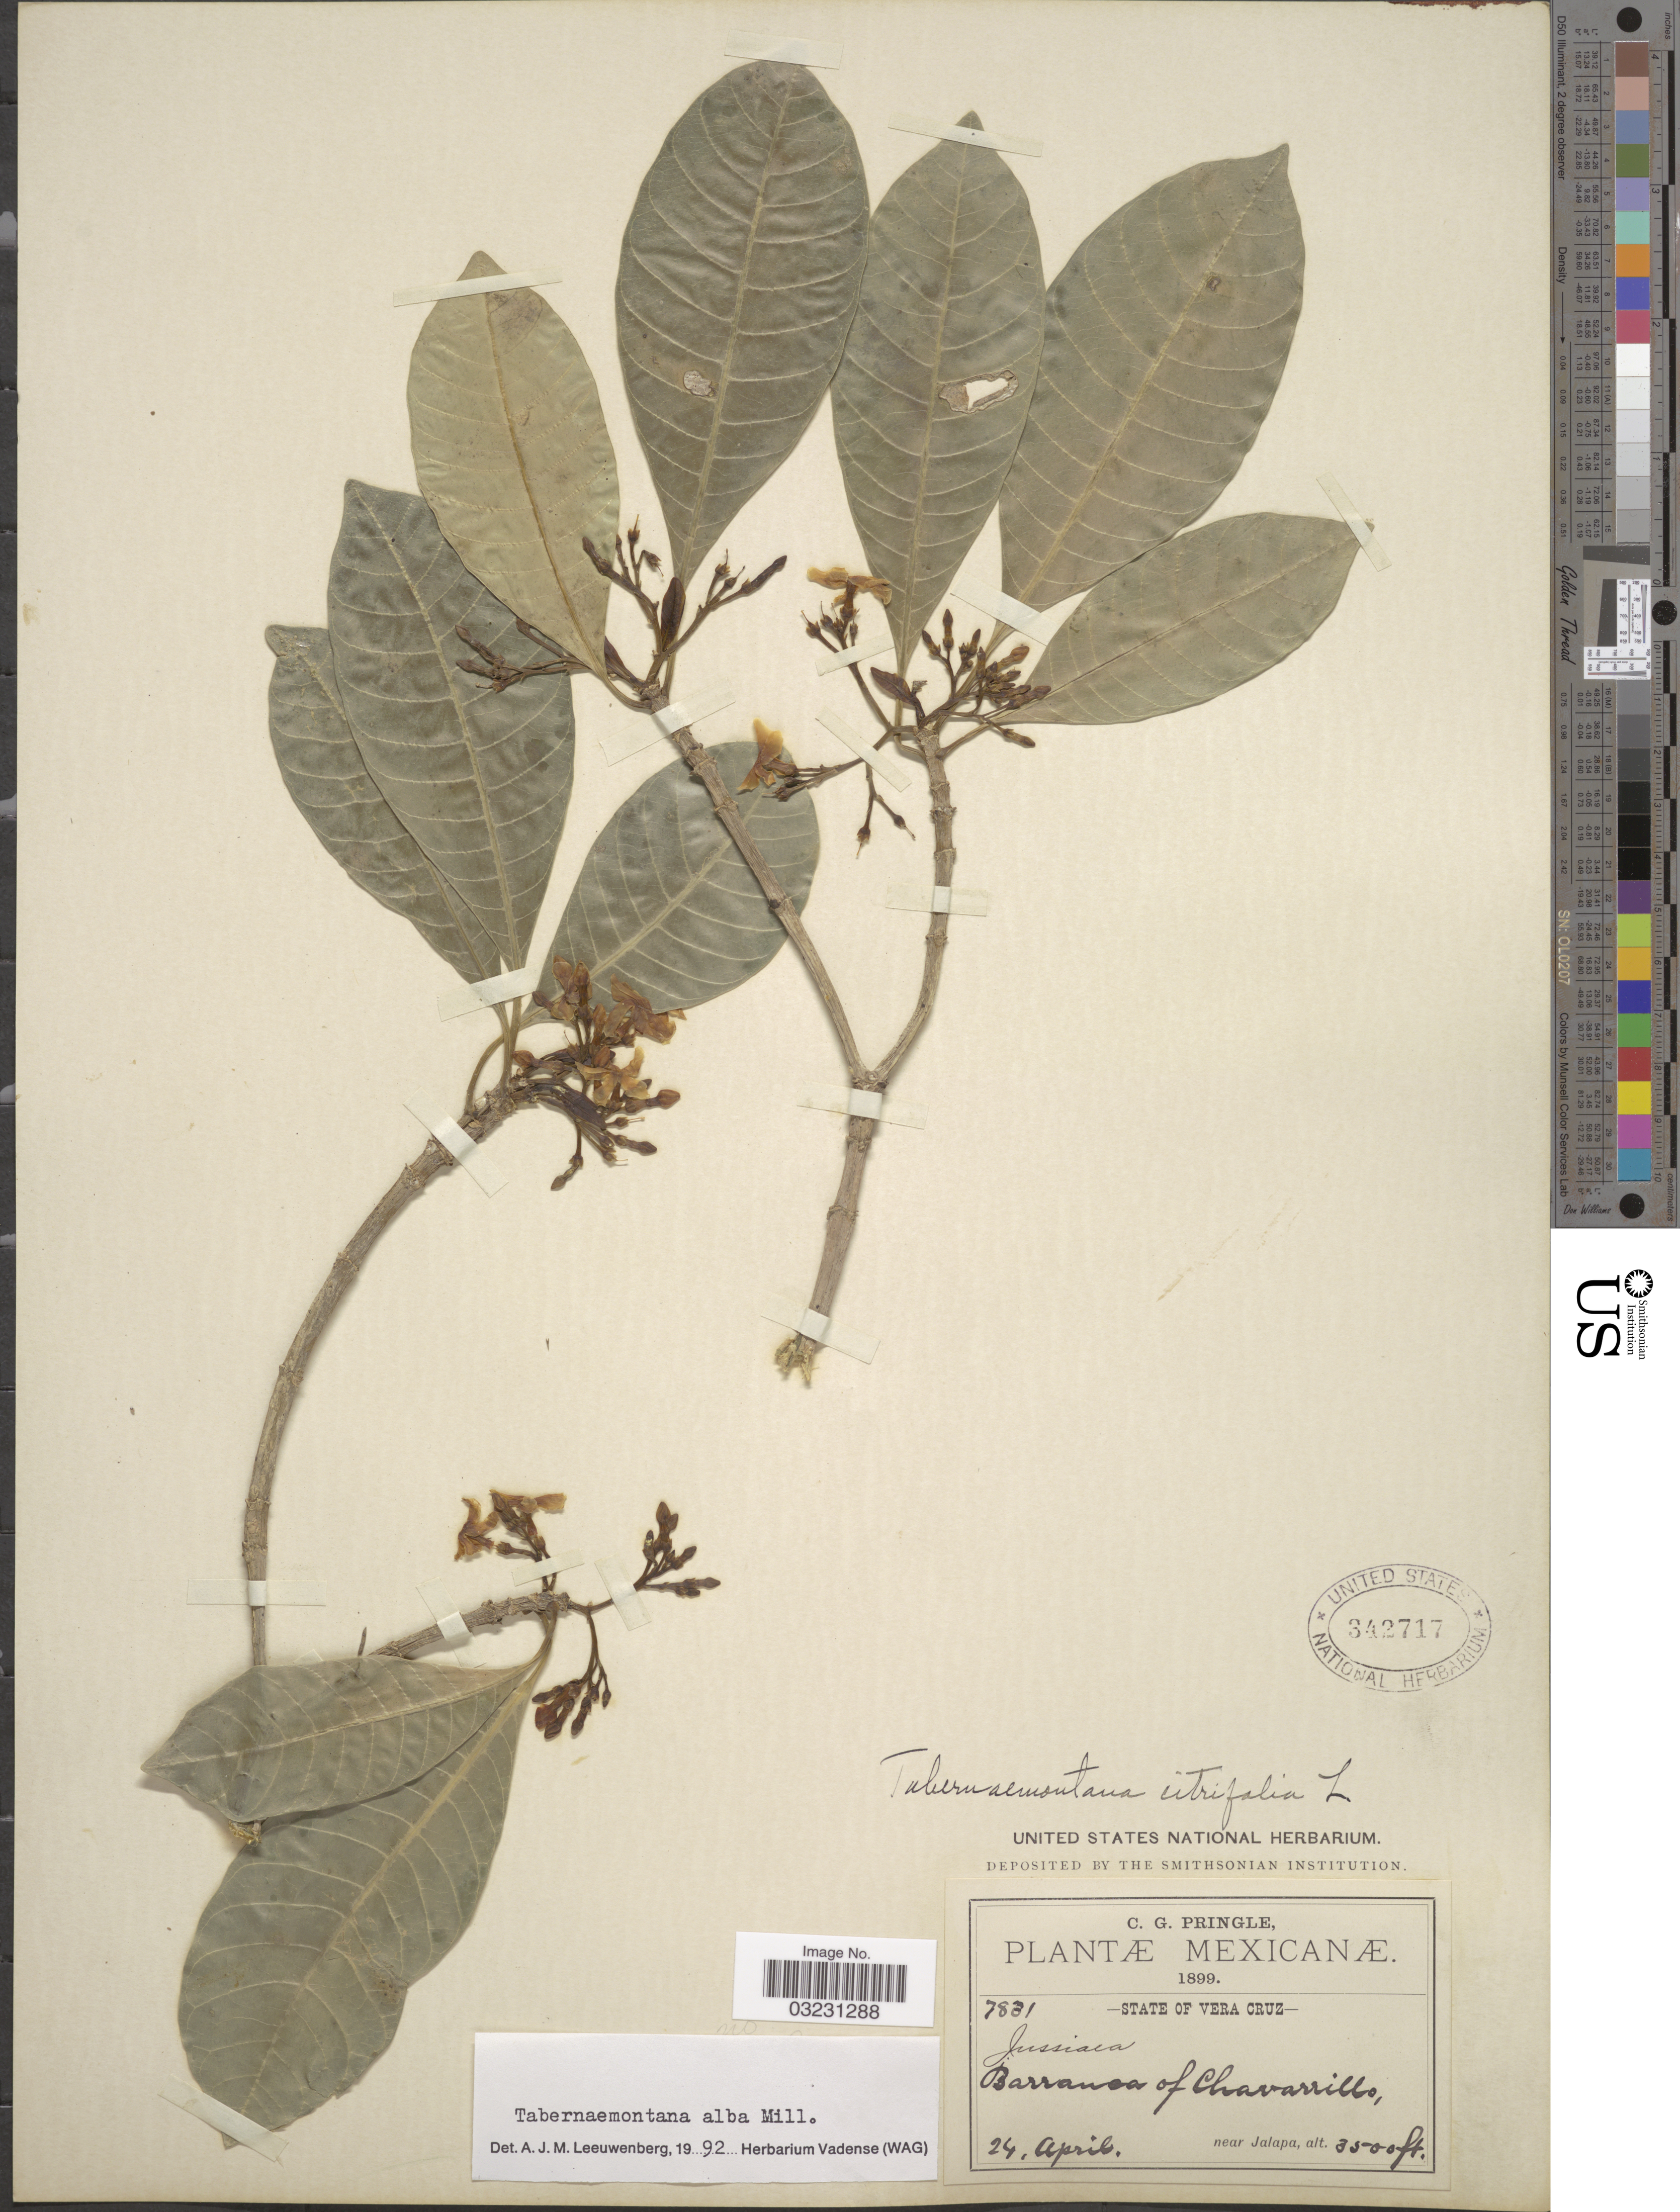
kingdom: Plantae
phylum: Tracheophyta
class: Magnoliopsida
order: Gentianales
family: Apocynaceae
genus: Tabernaemontana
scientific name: Tabernaemontana alba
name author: Mill.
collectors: C. G. Pringle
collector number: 7831*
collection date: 1899-04-24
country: Mexico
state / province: Veracruz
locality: State of Vera Cruz, Barranca of Chavarrillo, near Jalapa.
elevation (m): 1067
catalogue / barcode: US 342717